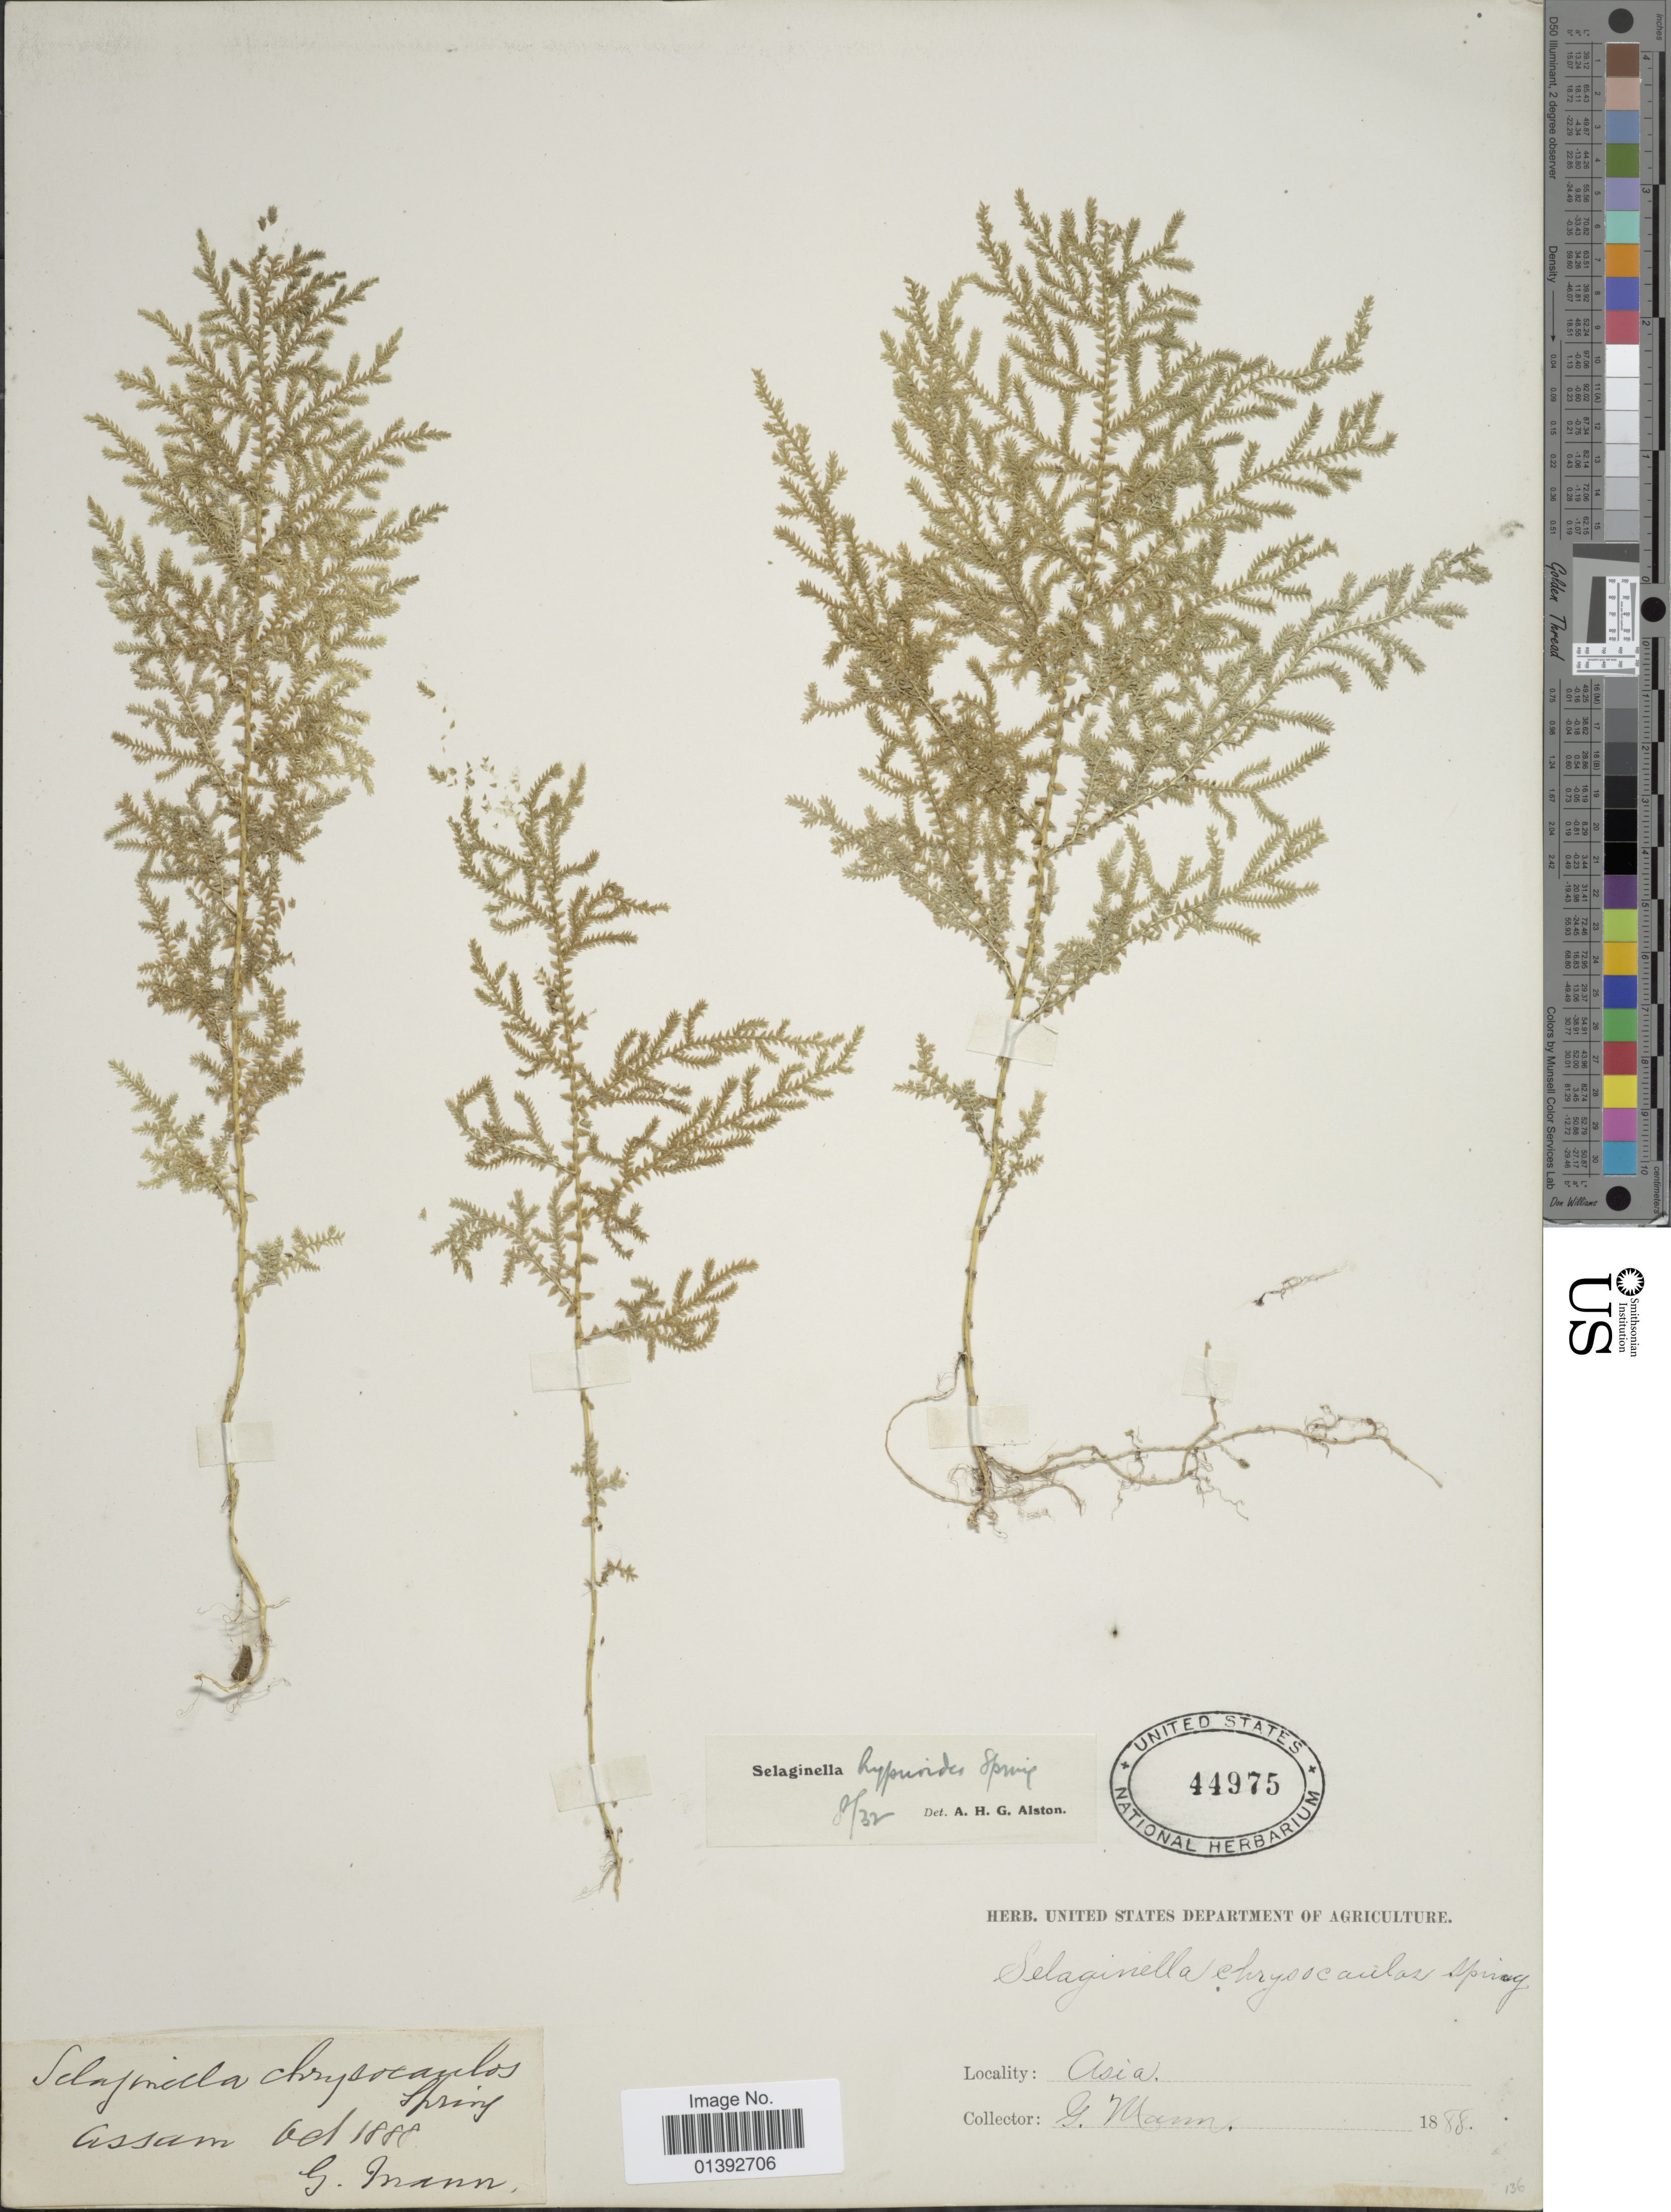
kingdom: Plantae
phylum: Tracheophyta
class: Lycopodiopsida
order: Selaginellales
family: Selaginellaceae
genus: Selaginella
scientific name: Selaginella chrysocaulos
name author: (Hook. & Grev.) Spring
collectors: G. Mann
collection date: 1888-10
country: India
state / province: Assam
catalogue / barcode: US 44975